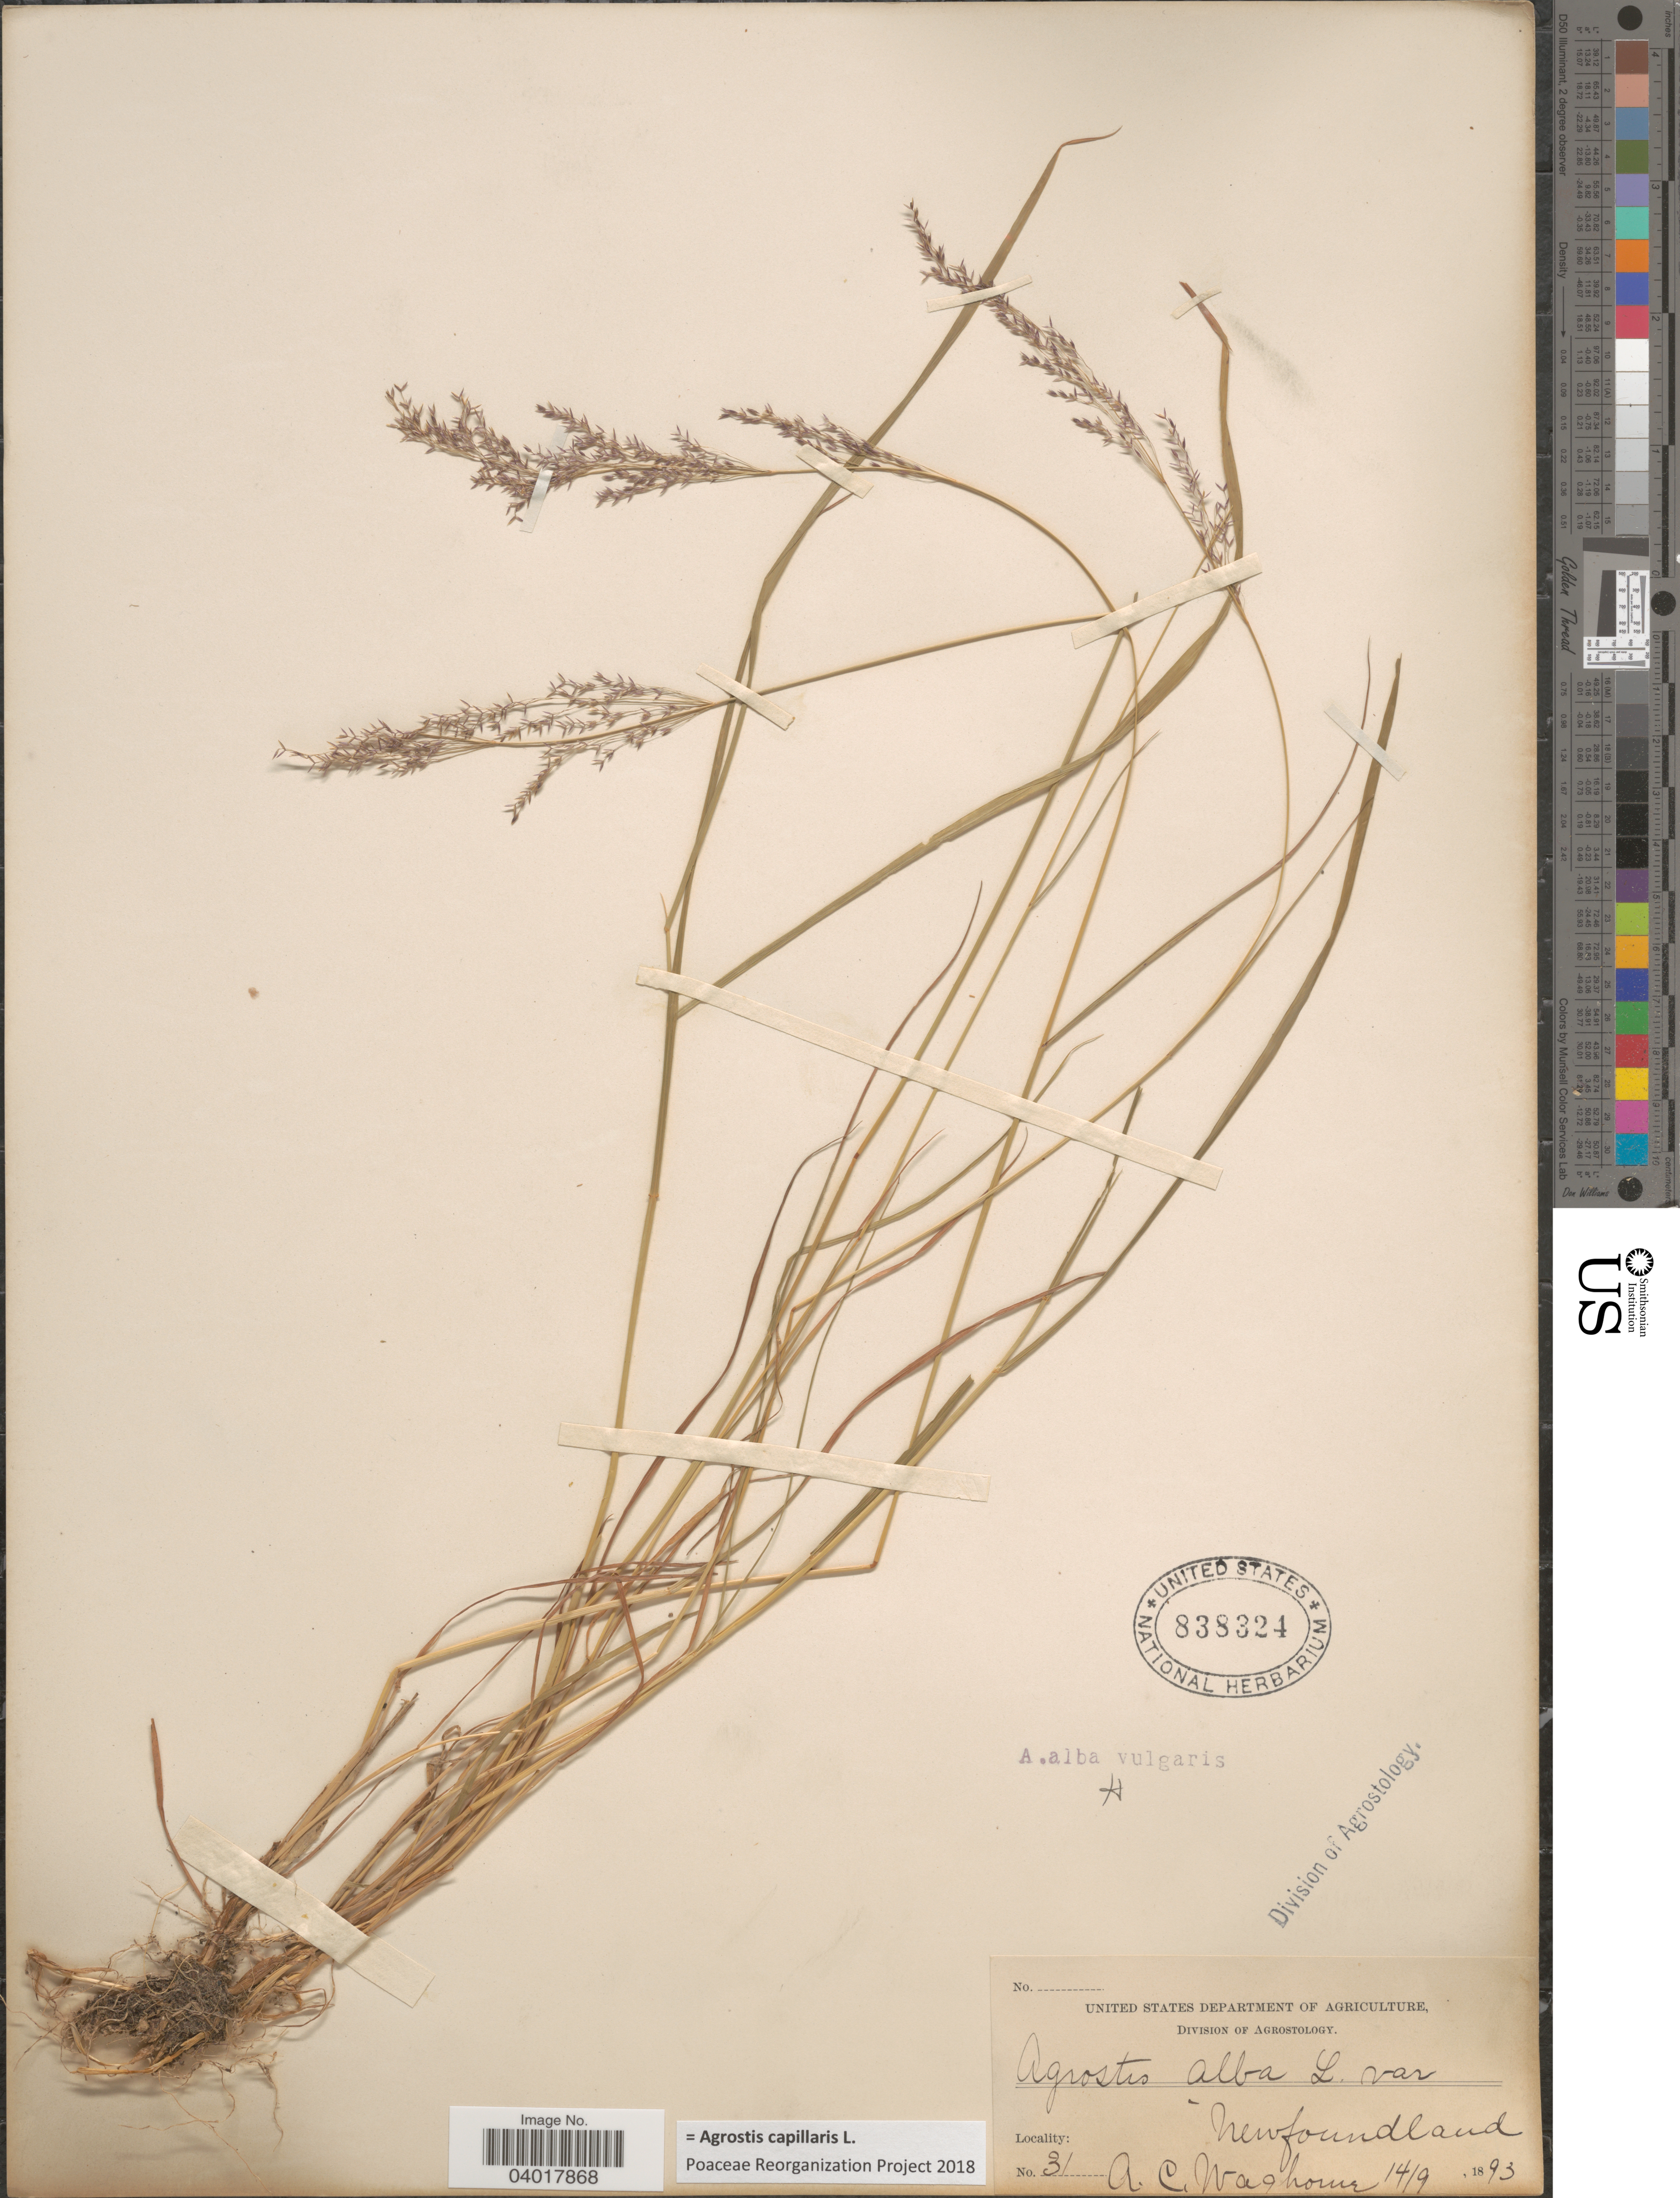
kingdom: Plantae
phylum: Tracheophyta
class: Liliopsida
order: Poales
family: Poaceae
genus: Agrostis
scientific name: Agrostis capillaris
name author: L.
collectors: A. Waghorne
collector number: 31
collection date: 1893-09-14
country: Canada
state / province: Newfoundland and Labrador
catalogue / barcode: US 838324